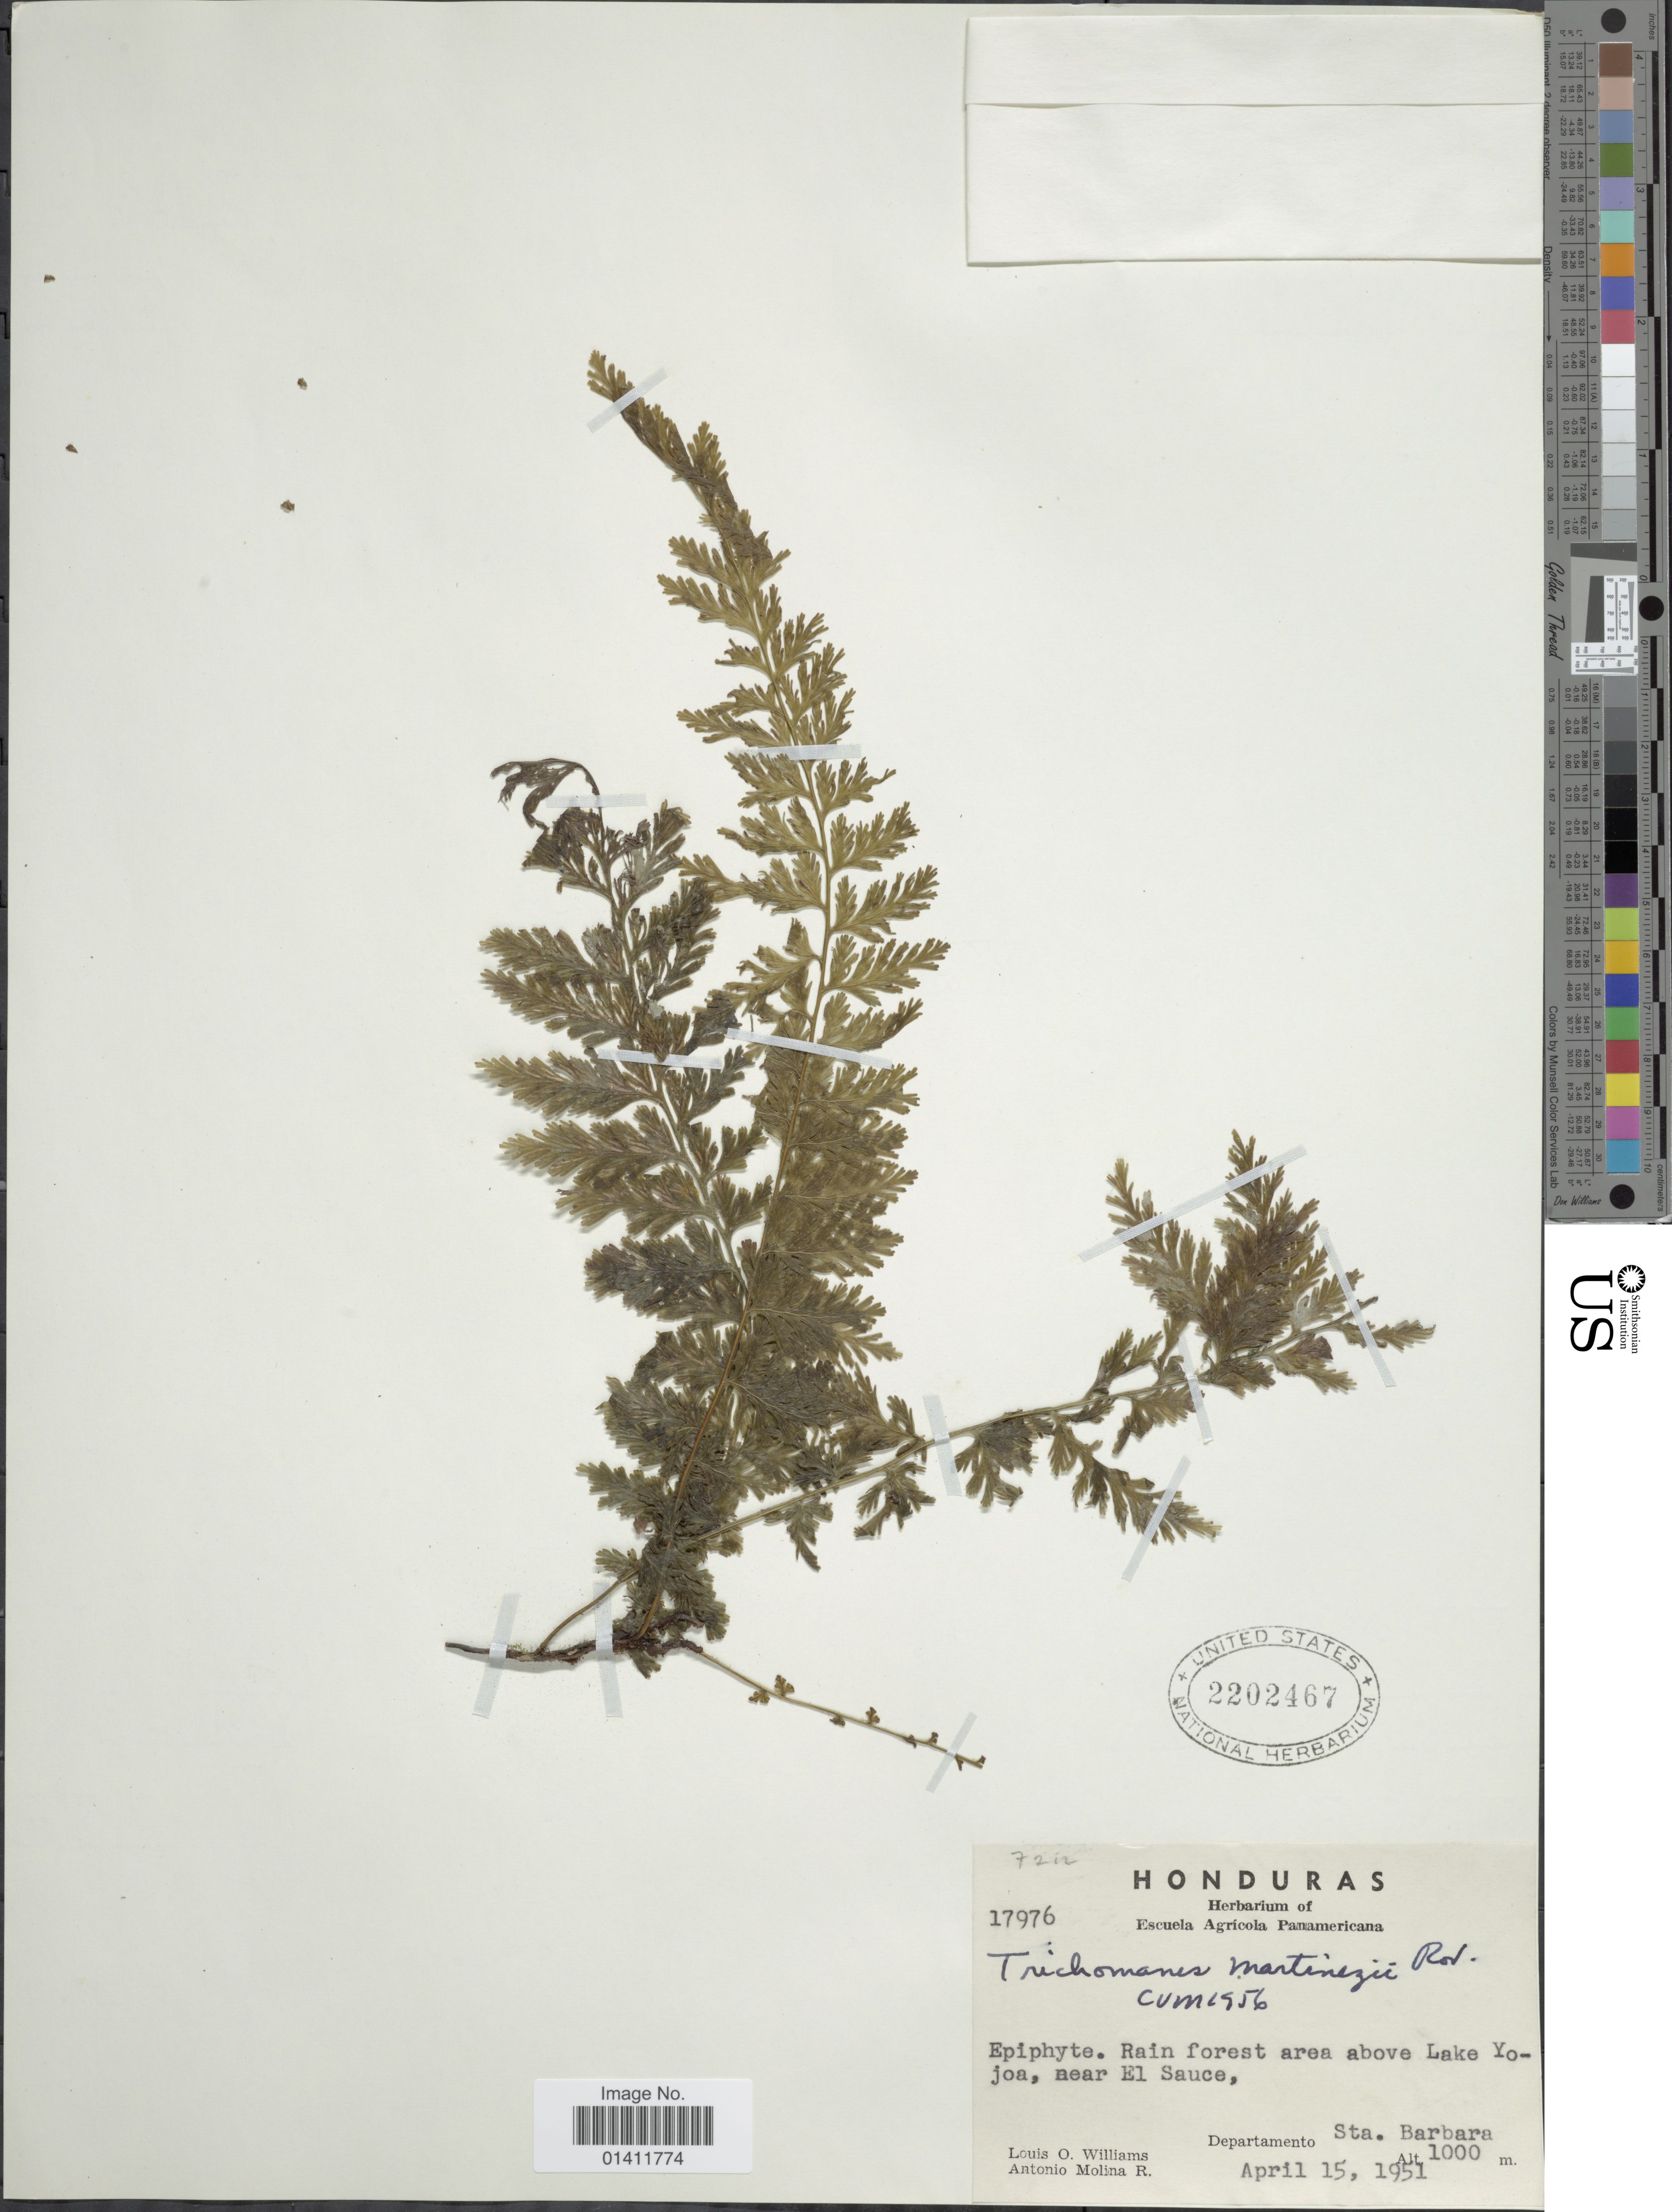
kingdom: Plantae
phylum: Tracheophyta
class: Polypodiopsida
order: Hymenophyllales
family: Hymenophyllaceae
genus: Vandenboschia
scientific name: Vandenboschia collariata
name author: (Bosch) Ebihara & K. Iwats.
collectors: L. O. Williams & A. Molina R.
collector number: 17976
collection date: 1951-04-15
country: Honduras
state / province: Santa Bárbara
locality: Rain forest area above Lake Yojoa, near El Sauce.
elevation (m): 1000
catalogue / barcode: US 2202467